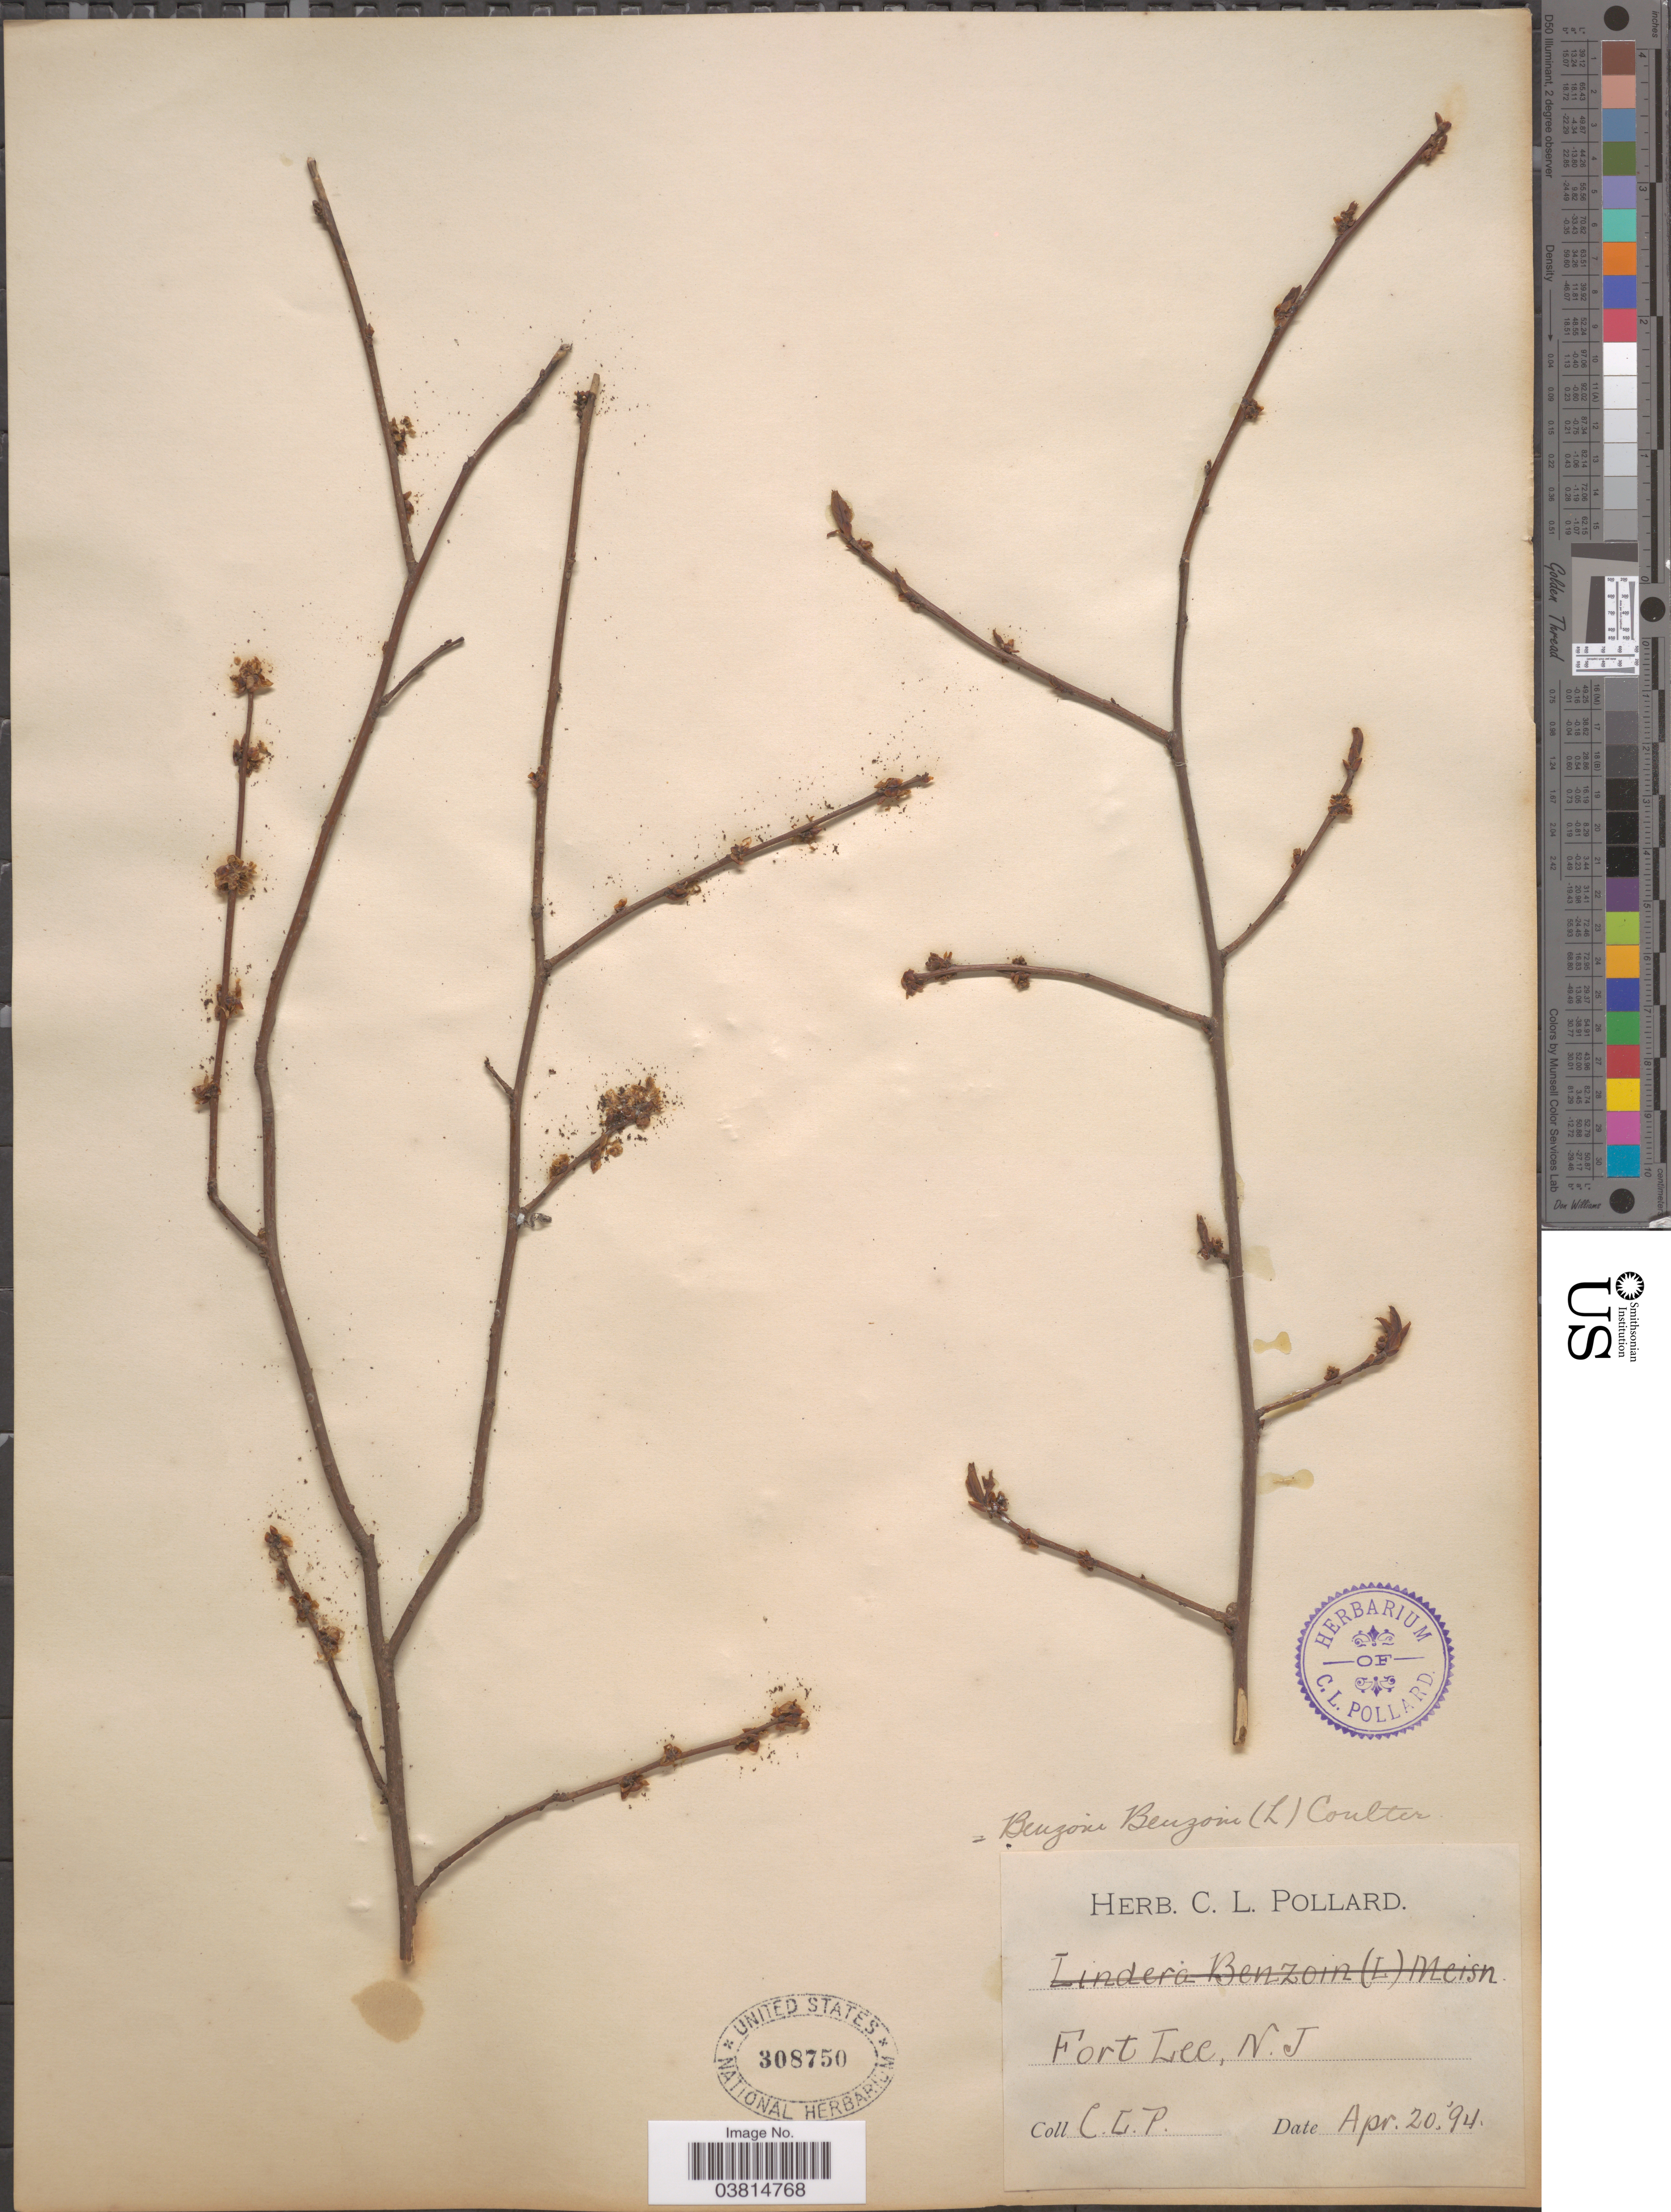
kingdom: Plantae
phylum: Tracheophyta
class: Magnoliopsida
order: Laurales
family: Lauraceae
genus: Lindera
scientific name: Lindera benzoin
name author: (L.) Blume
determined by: Strong, Mark T., (BOT), Smithsonian Institution - National Museum of Natural History (UNITED STATES)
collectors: C. L. Pollard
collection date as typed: Transcribed d/m/y: 20/4/94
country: United States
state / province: New Jersey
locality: Fort Lee.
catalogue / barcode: US 308750